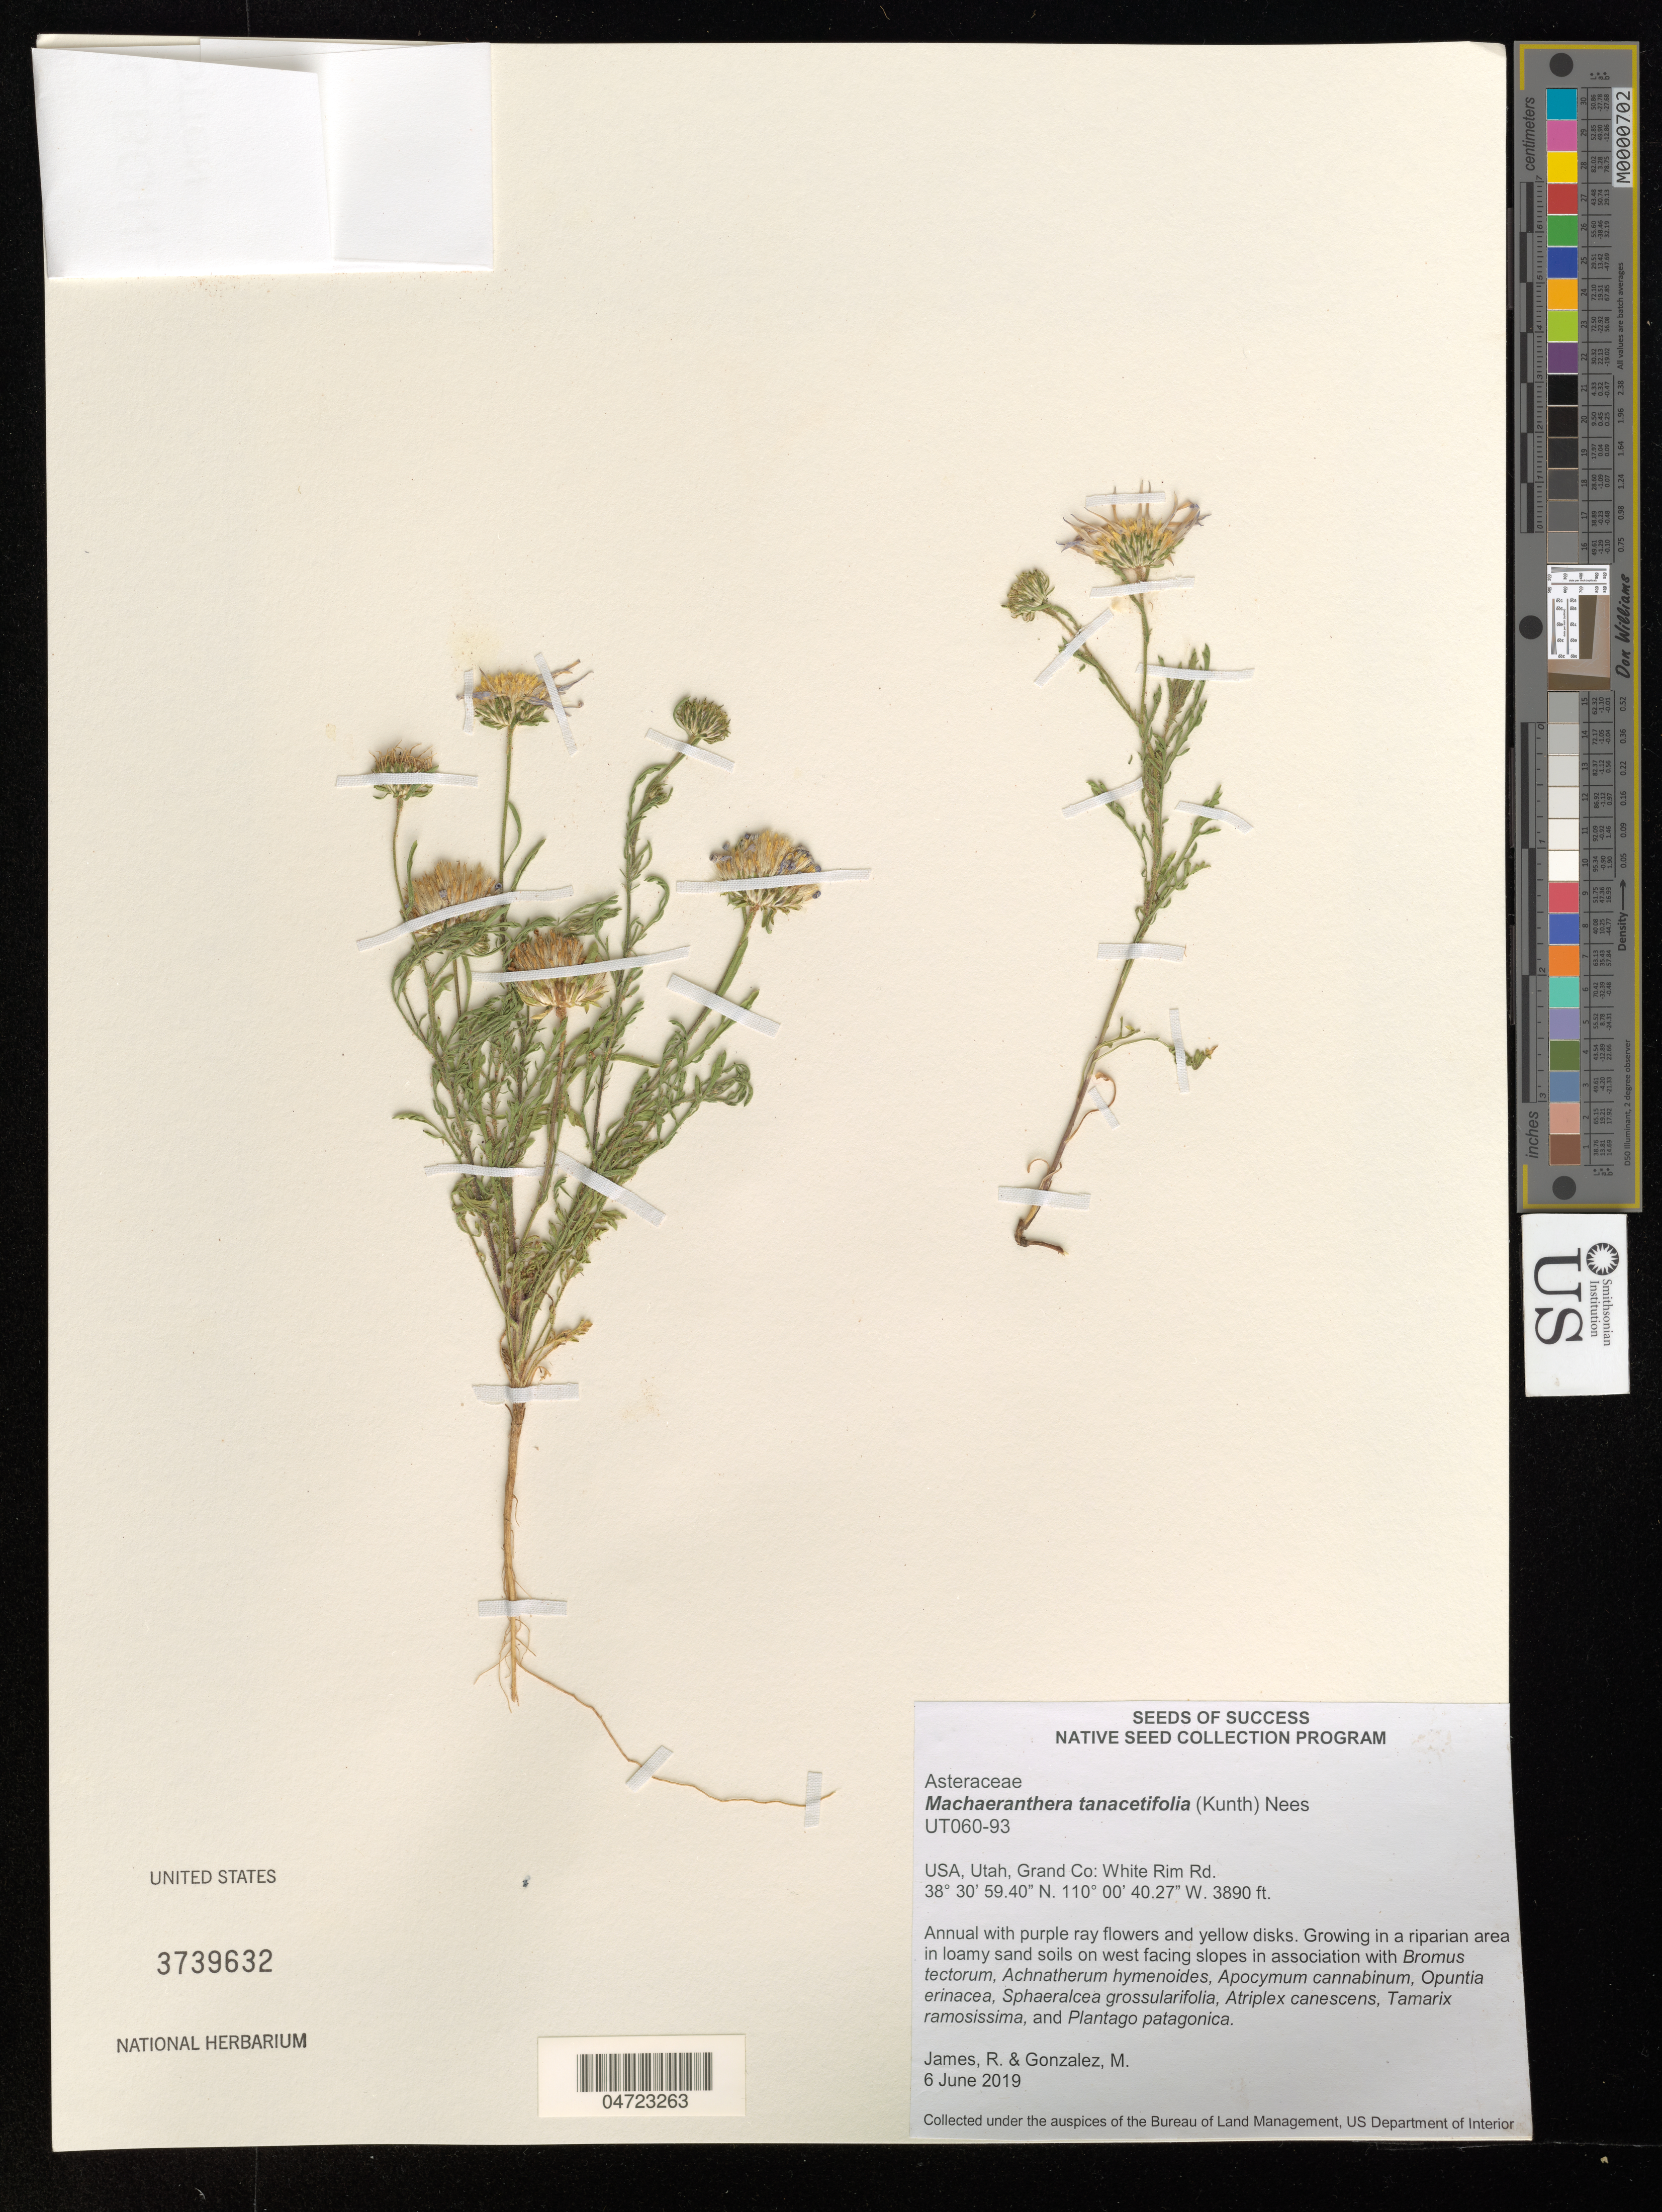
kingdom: Plantae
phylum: Tracheophyta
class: Magnoliopsida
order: Asterales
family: Asteraceae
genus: Machaeranthera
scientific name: Machaeranthera tanacetifolia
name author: (Kunth) Nees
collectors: R. James & M. Gonzalez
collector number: UT060-93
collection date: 2019-06-06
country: United States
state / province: Utah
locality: Grand Co: White Rim Rd. On west facing slopes.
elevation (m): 1186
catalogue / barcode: US 3739632